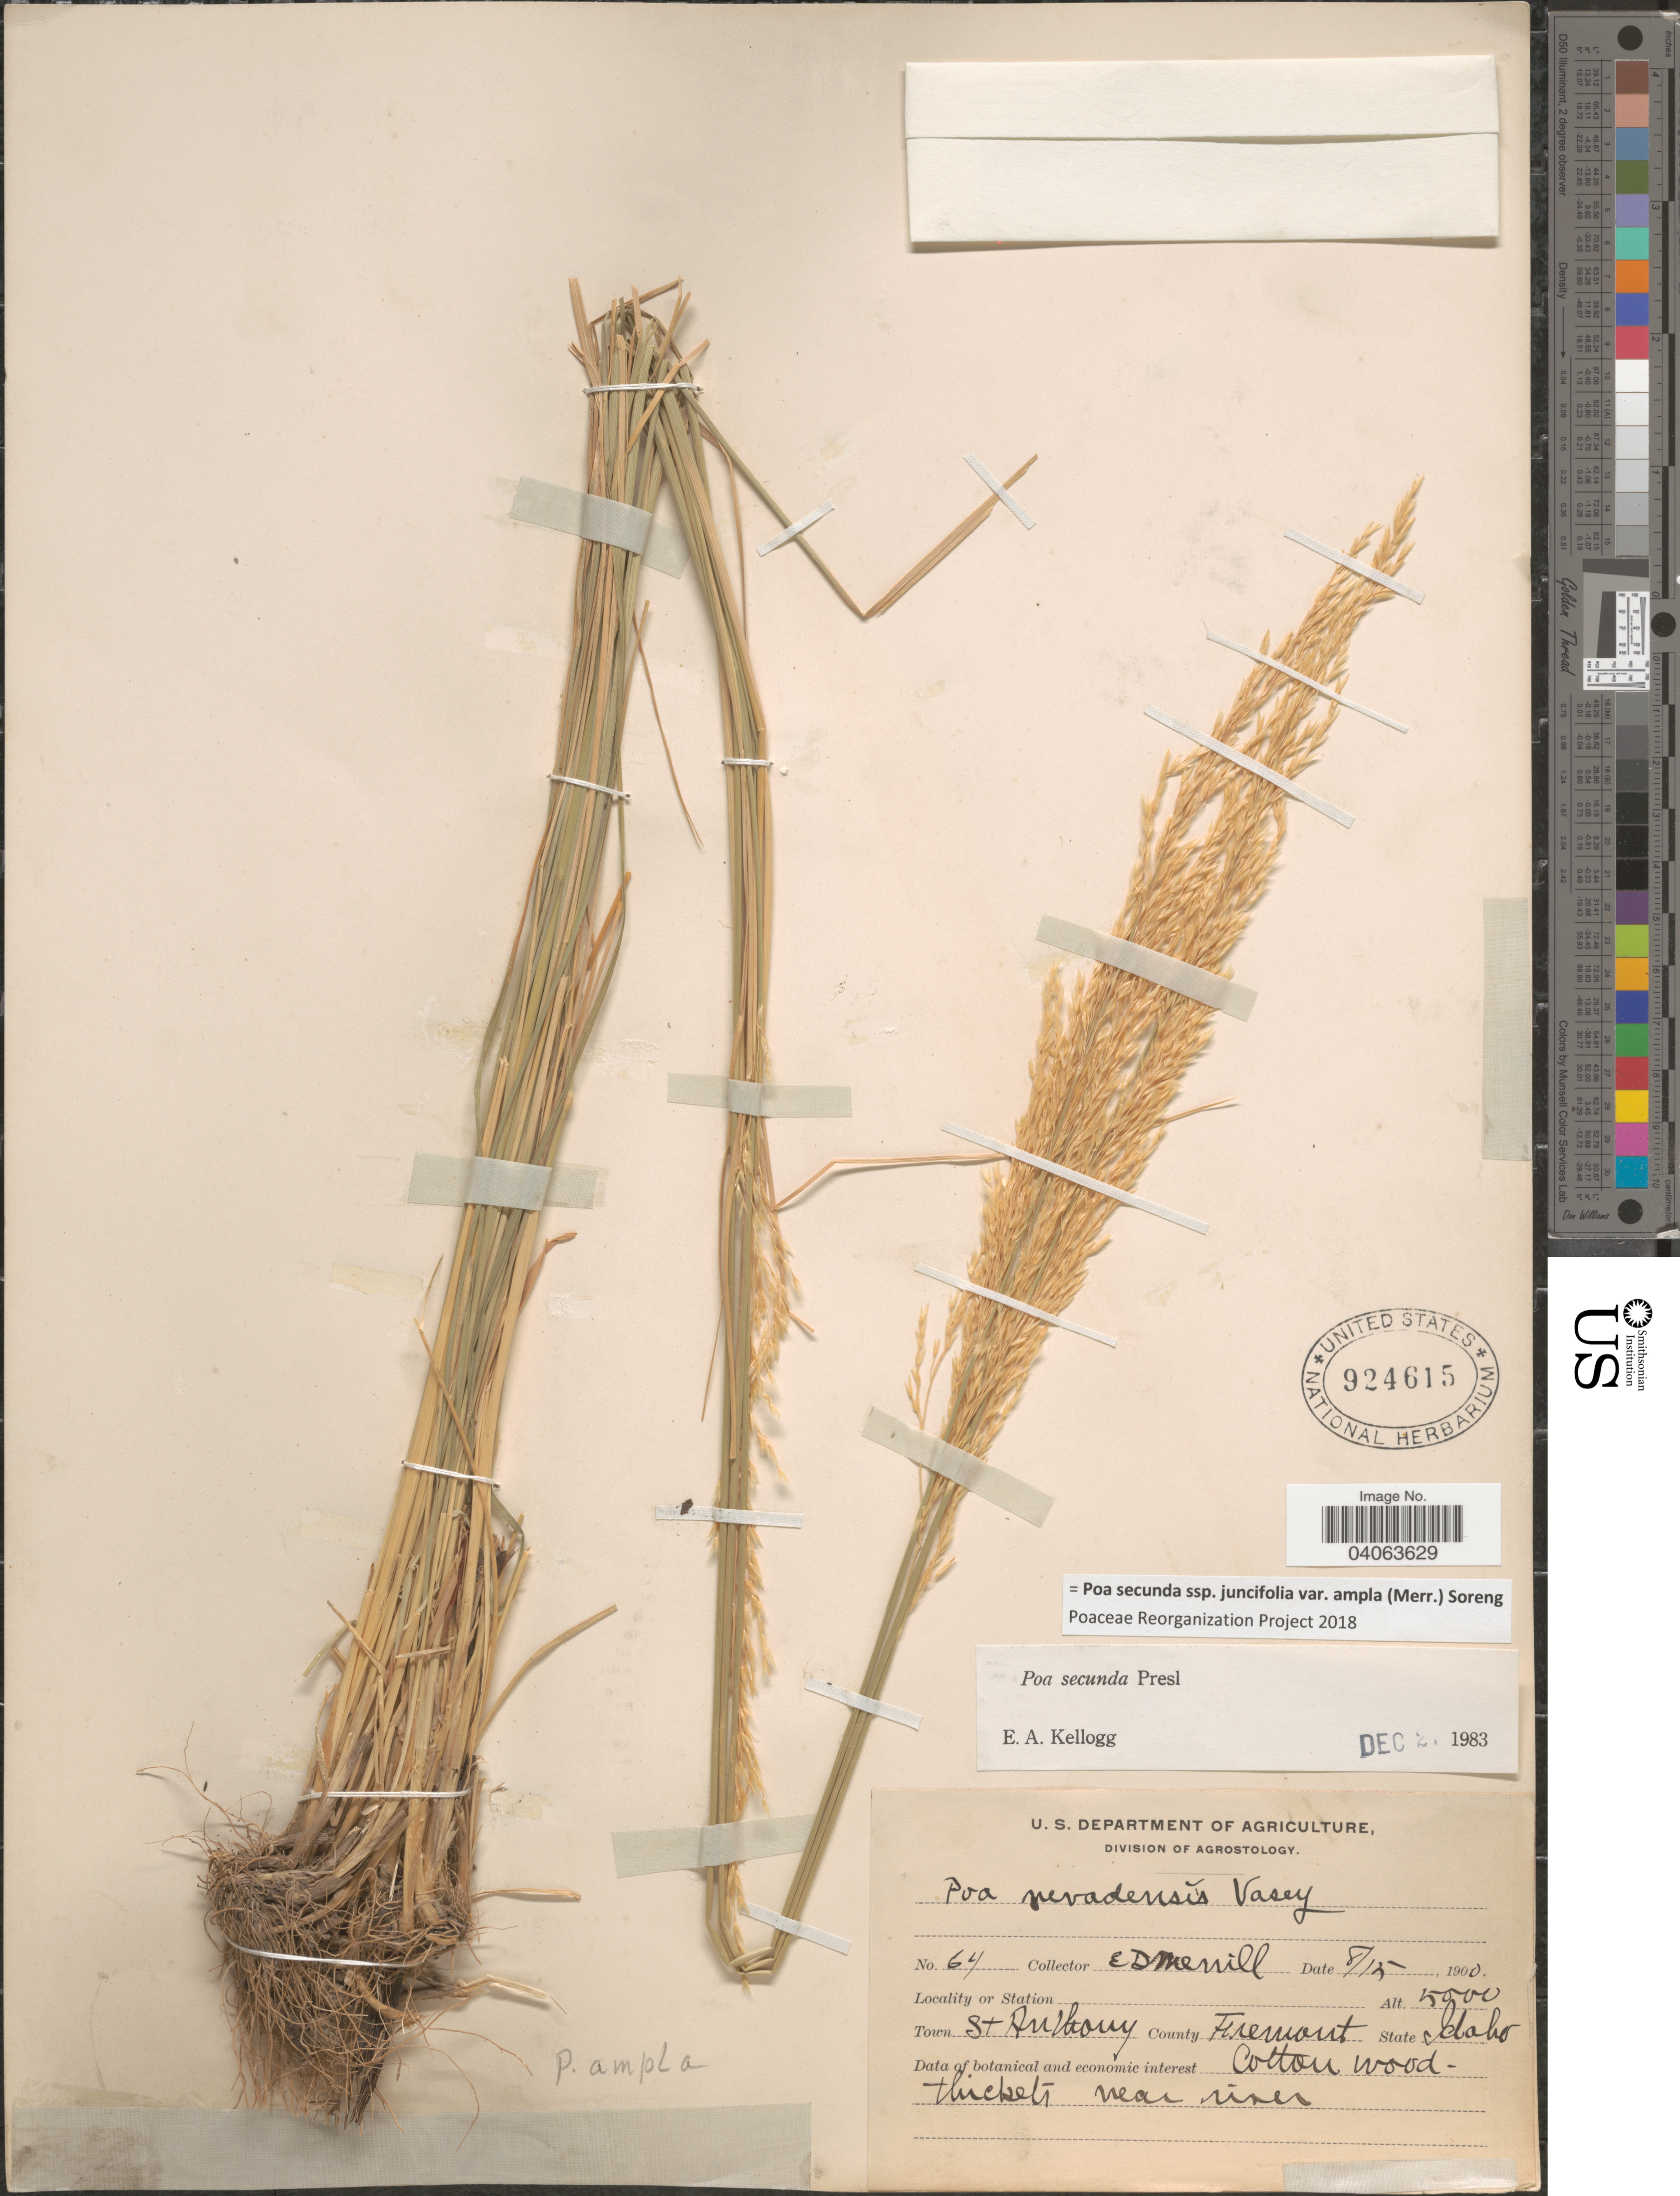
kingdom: Plantae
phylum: Tracheophyta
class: Liliopsida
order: Poales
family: Poaceae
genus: Poa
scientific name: Poa secunda subsp. juncifolia var. ampla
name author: (Merr.) Soreng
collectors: E. D. Merrill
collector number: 64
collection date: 1900-08-15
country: United States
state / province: Idaho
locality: Town St Anthony. County Fremont. Cotton wood-thickets near river.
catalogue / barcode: US 924615